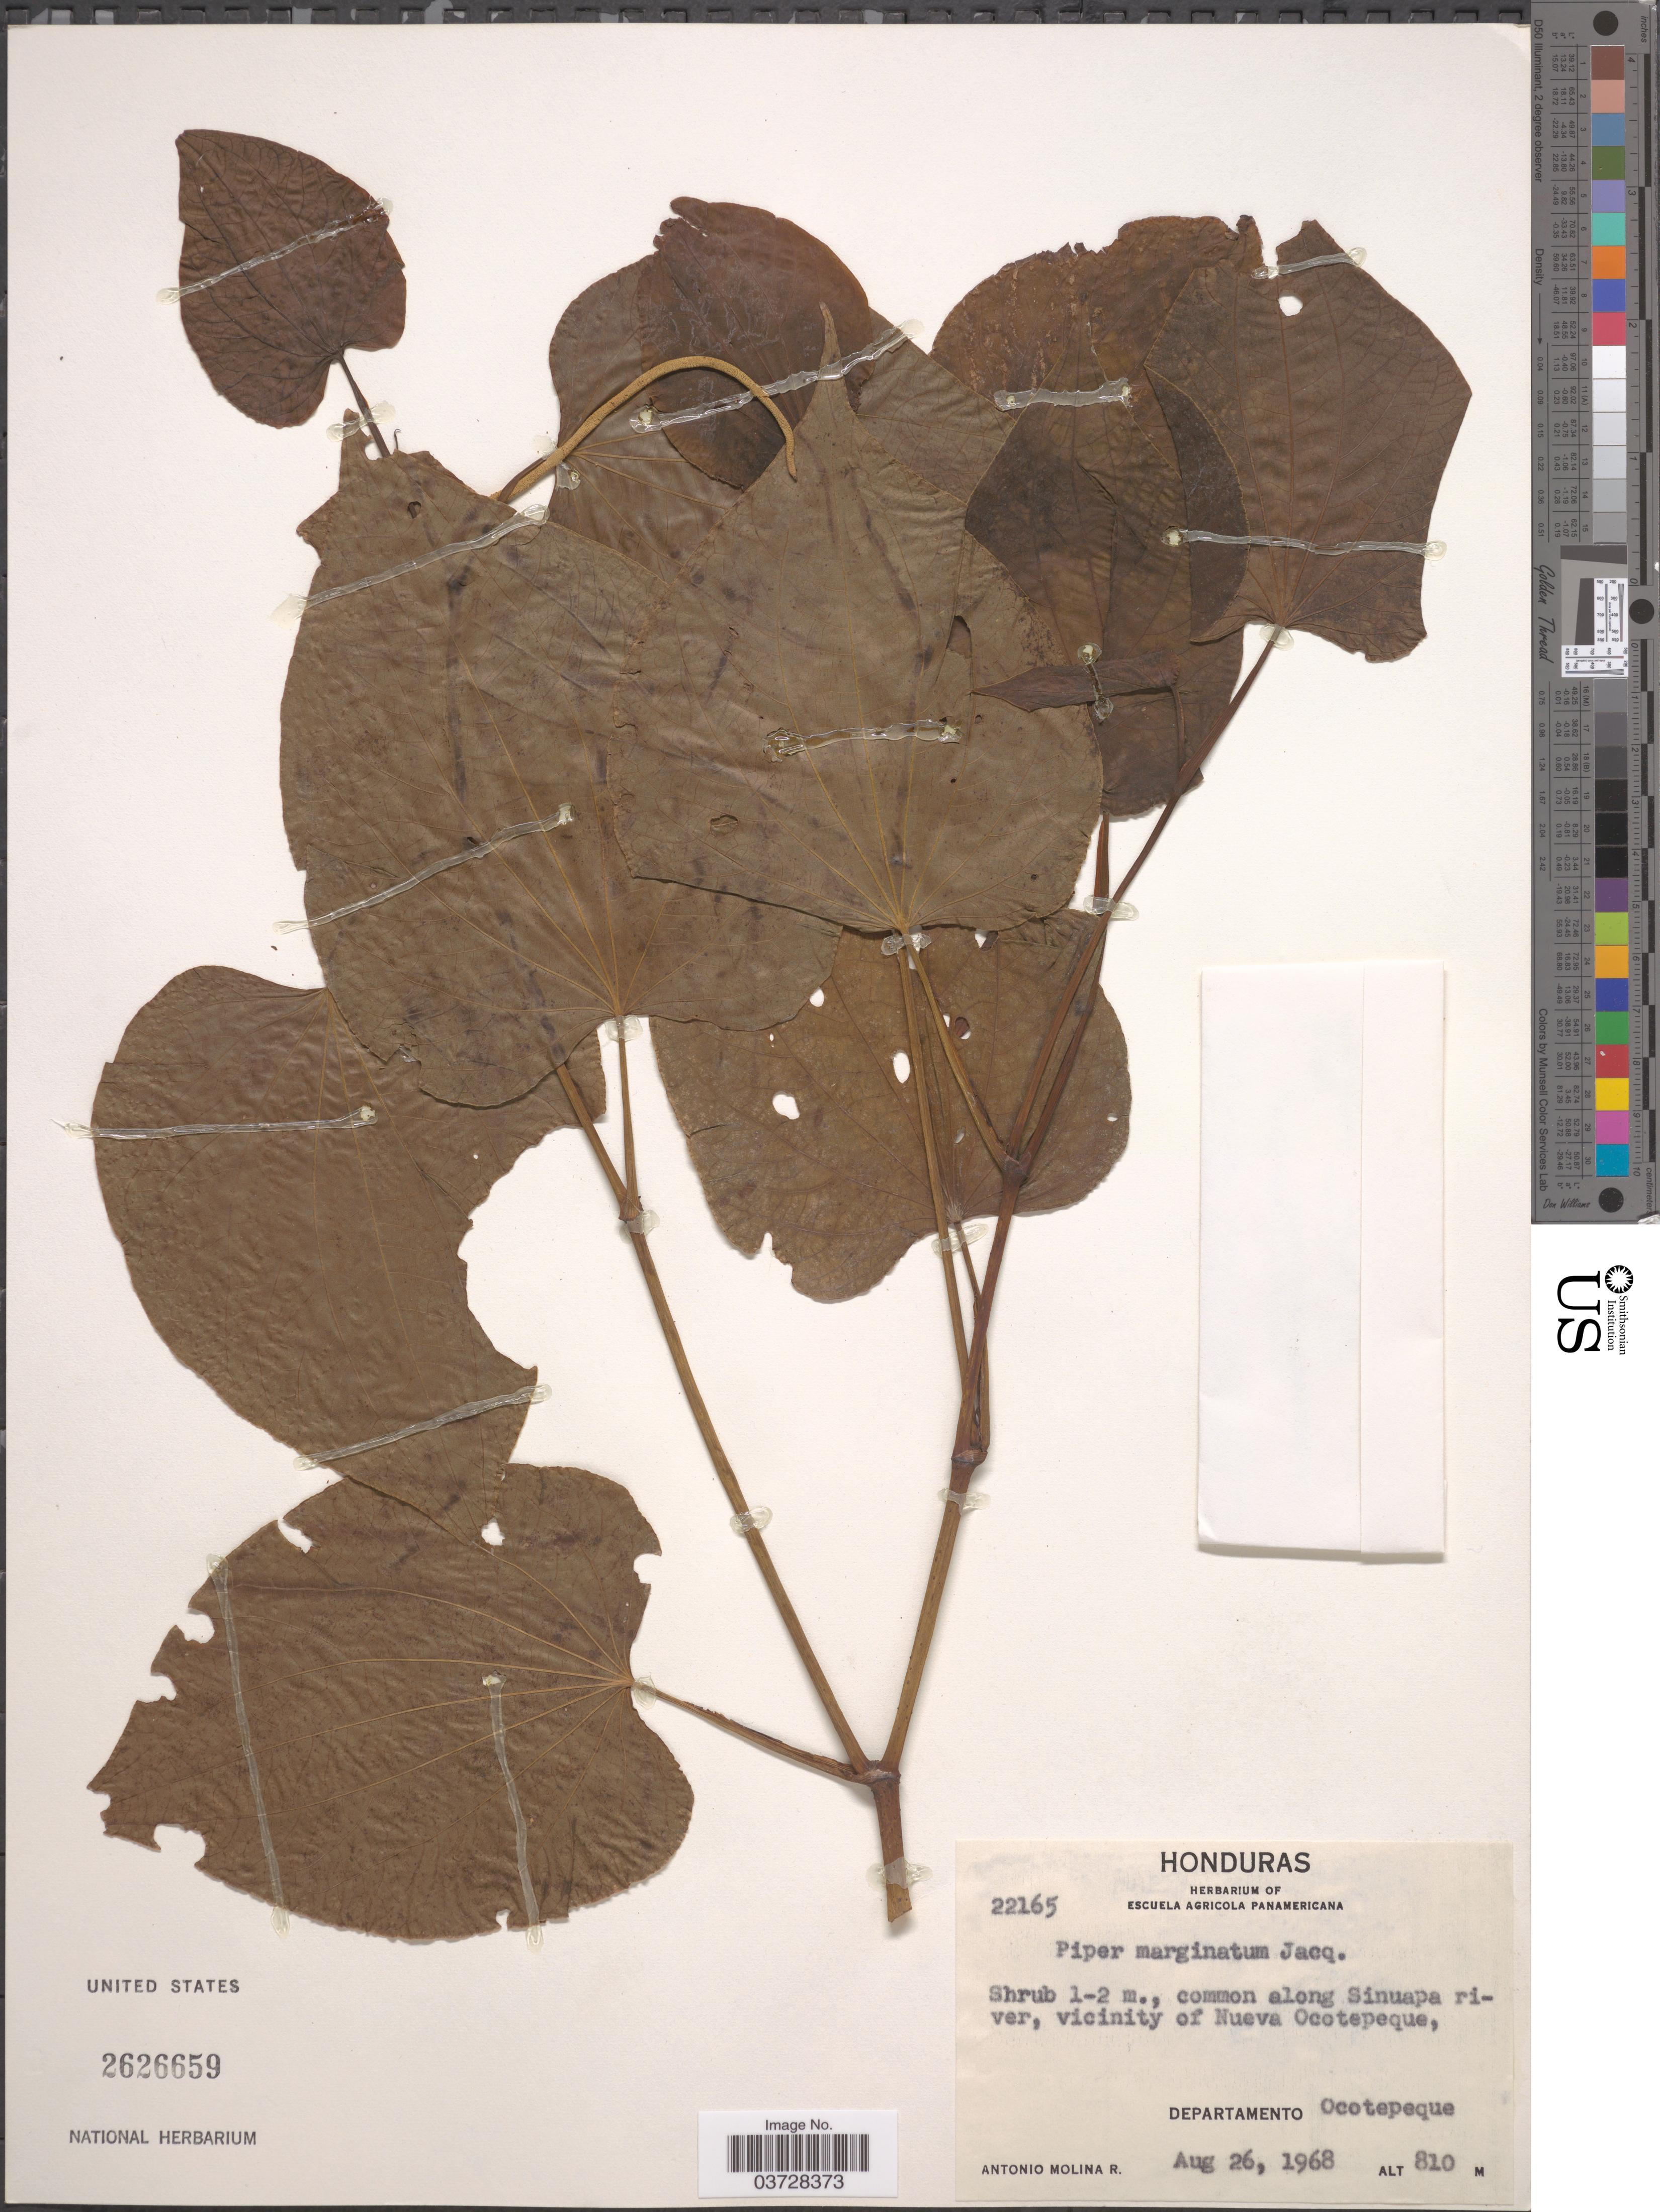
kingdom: Plantae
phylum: Tracheophyta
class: Magnoliopsida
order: Piperales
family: Piperaceae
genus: Piper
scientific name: Piper marginatum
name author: Jacq.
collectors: A. Molina R.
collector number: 22165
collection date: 1968-08-26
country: Honduras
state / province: Ocotepeque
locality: Along Sinuapa river, vicinity of Nueva Ocotepeque, Departamento Ocotepeque.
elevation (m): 810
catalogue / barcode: US 2626659